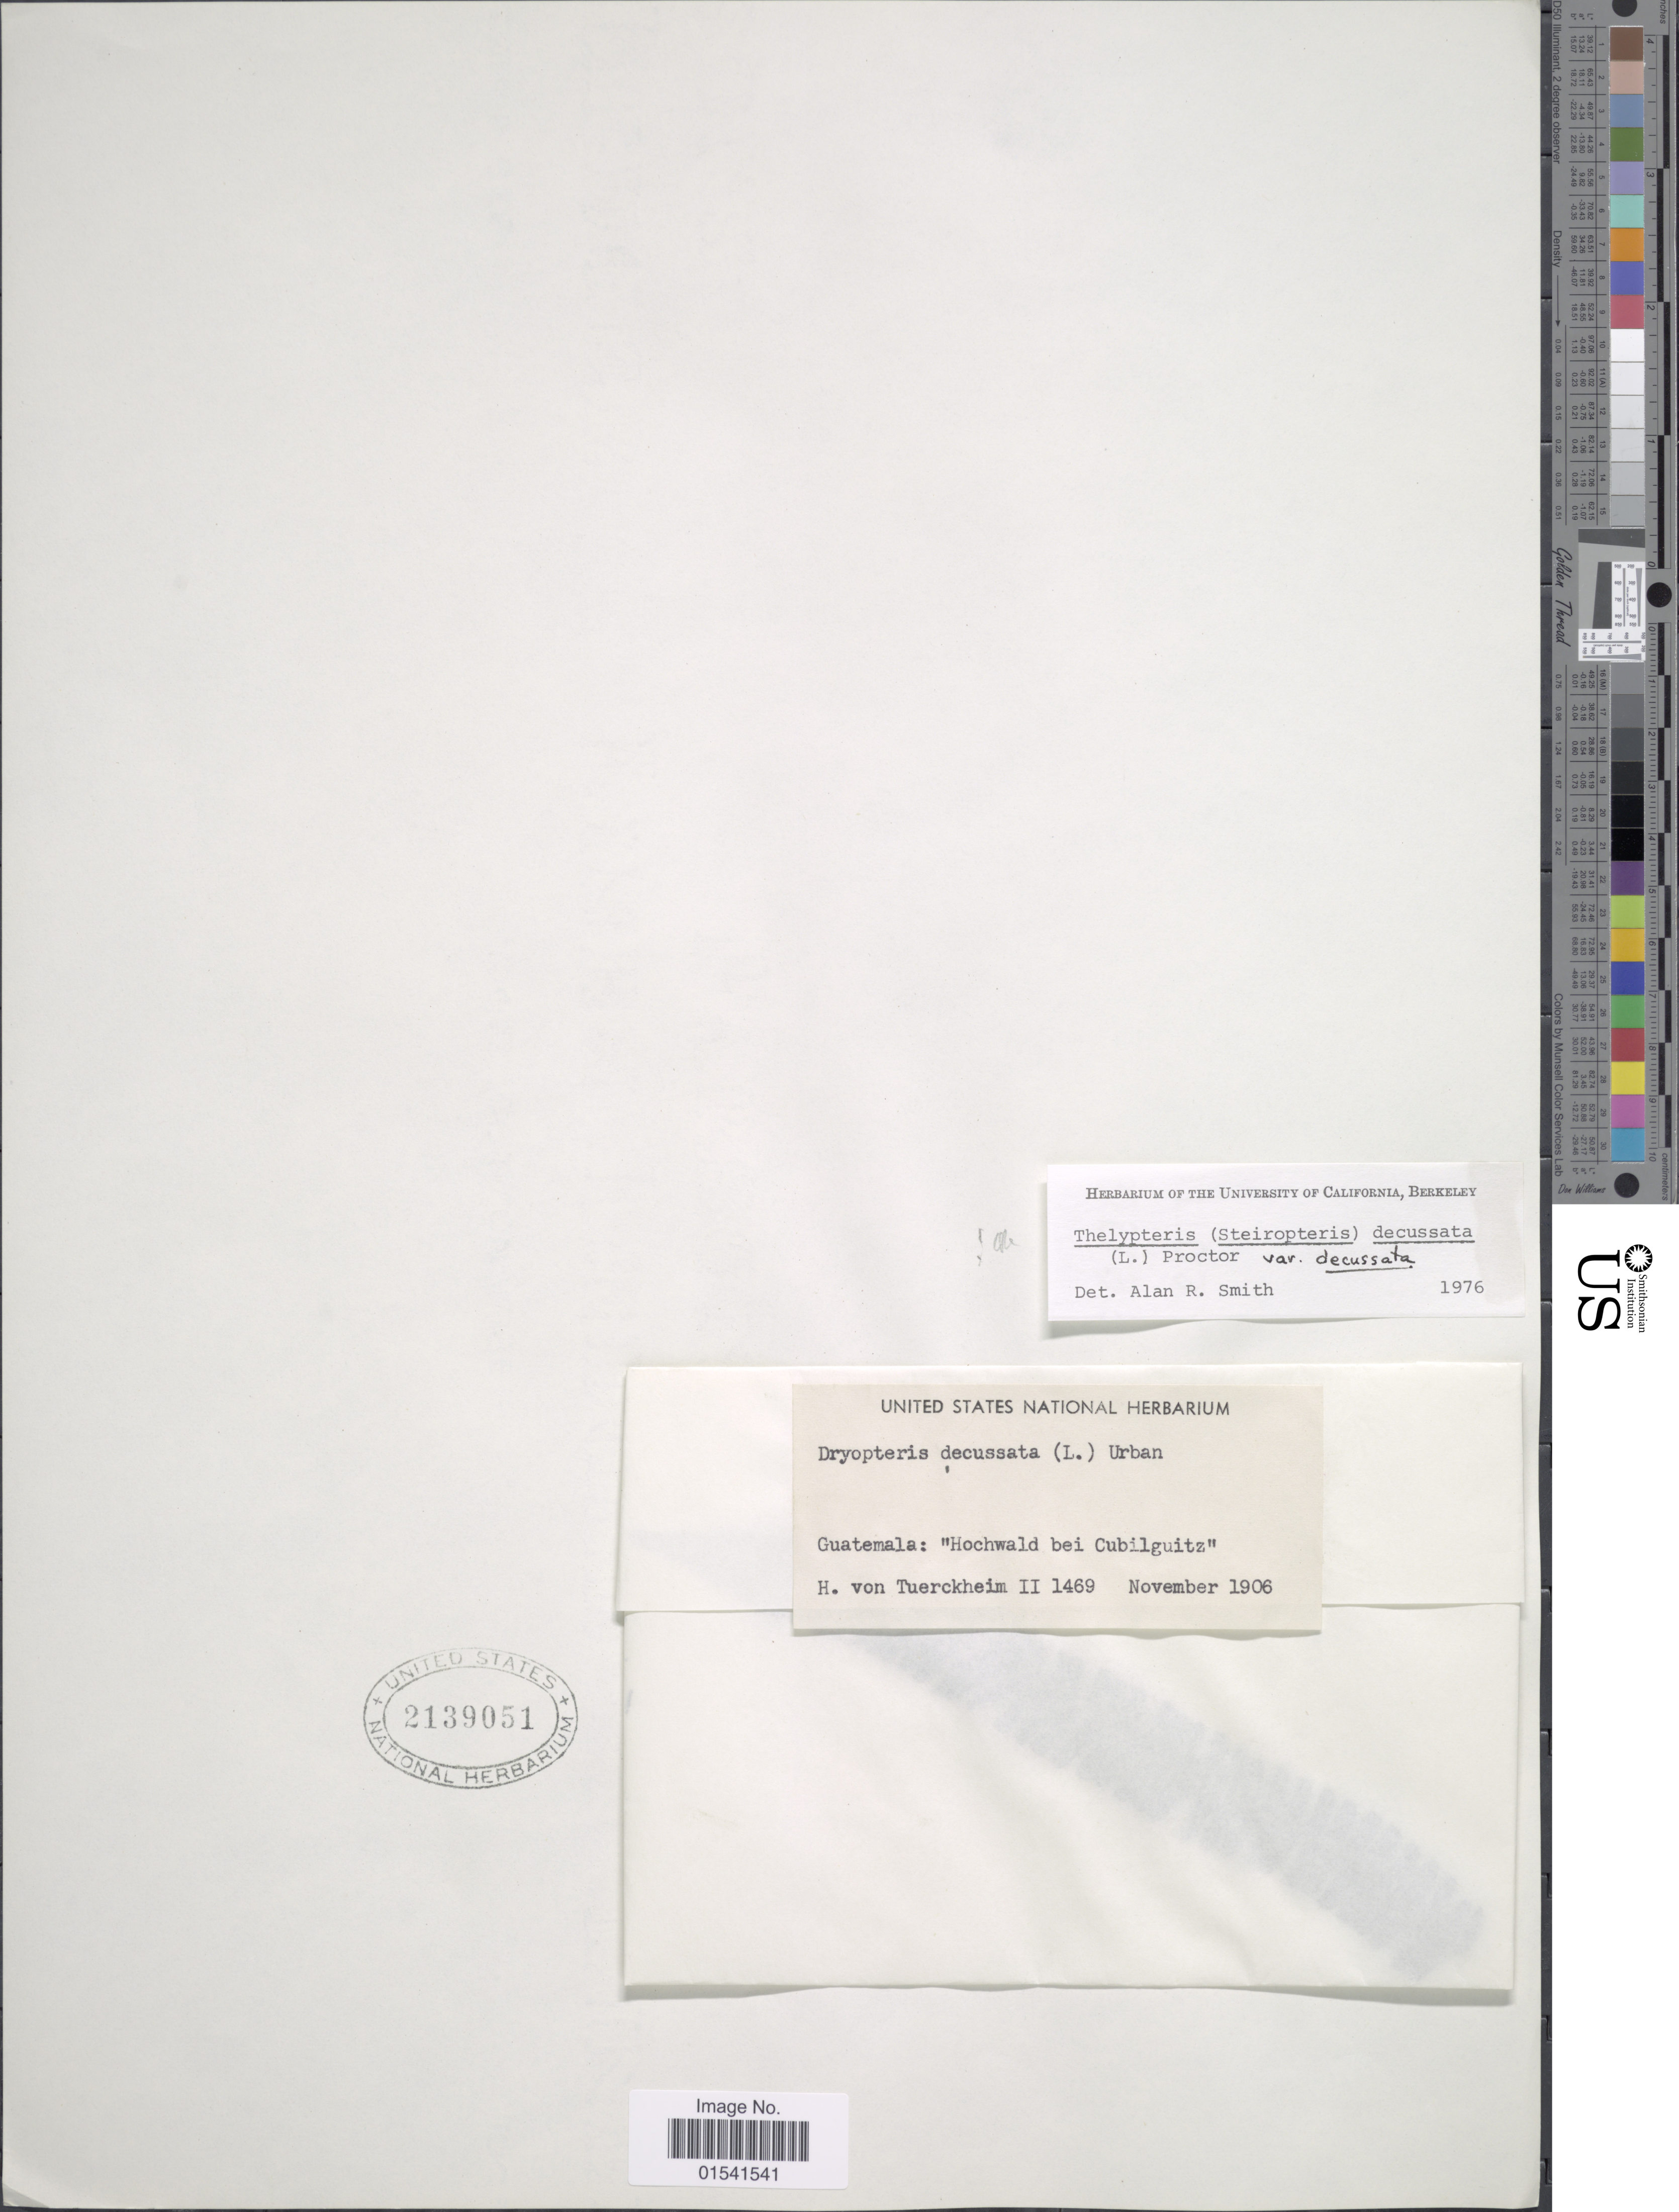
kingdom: Plantae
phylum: Tracheophyta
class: Polypodiopsida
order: Polypodiales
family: Thelypteridaceae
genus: Steiropteris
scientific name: Steiropteris decussata var. decussata (L.) comb. nov., ined. 2015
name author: (L.)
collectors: H. von Türckheim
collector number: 1469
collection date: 1906-11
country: Guatemala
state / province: Guatemala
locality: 'Hochwald bei Cubilquitz'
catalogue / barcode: US 2139051